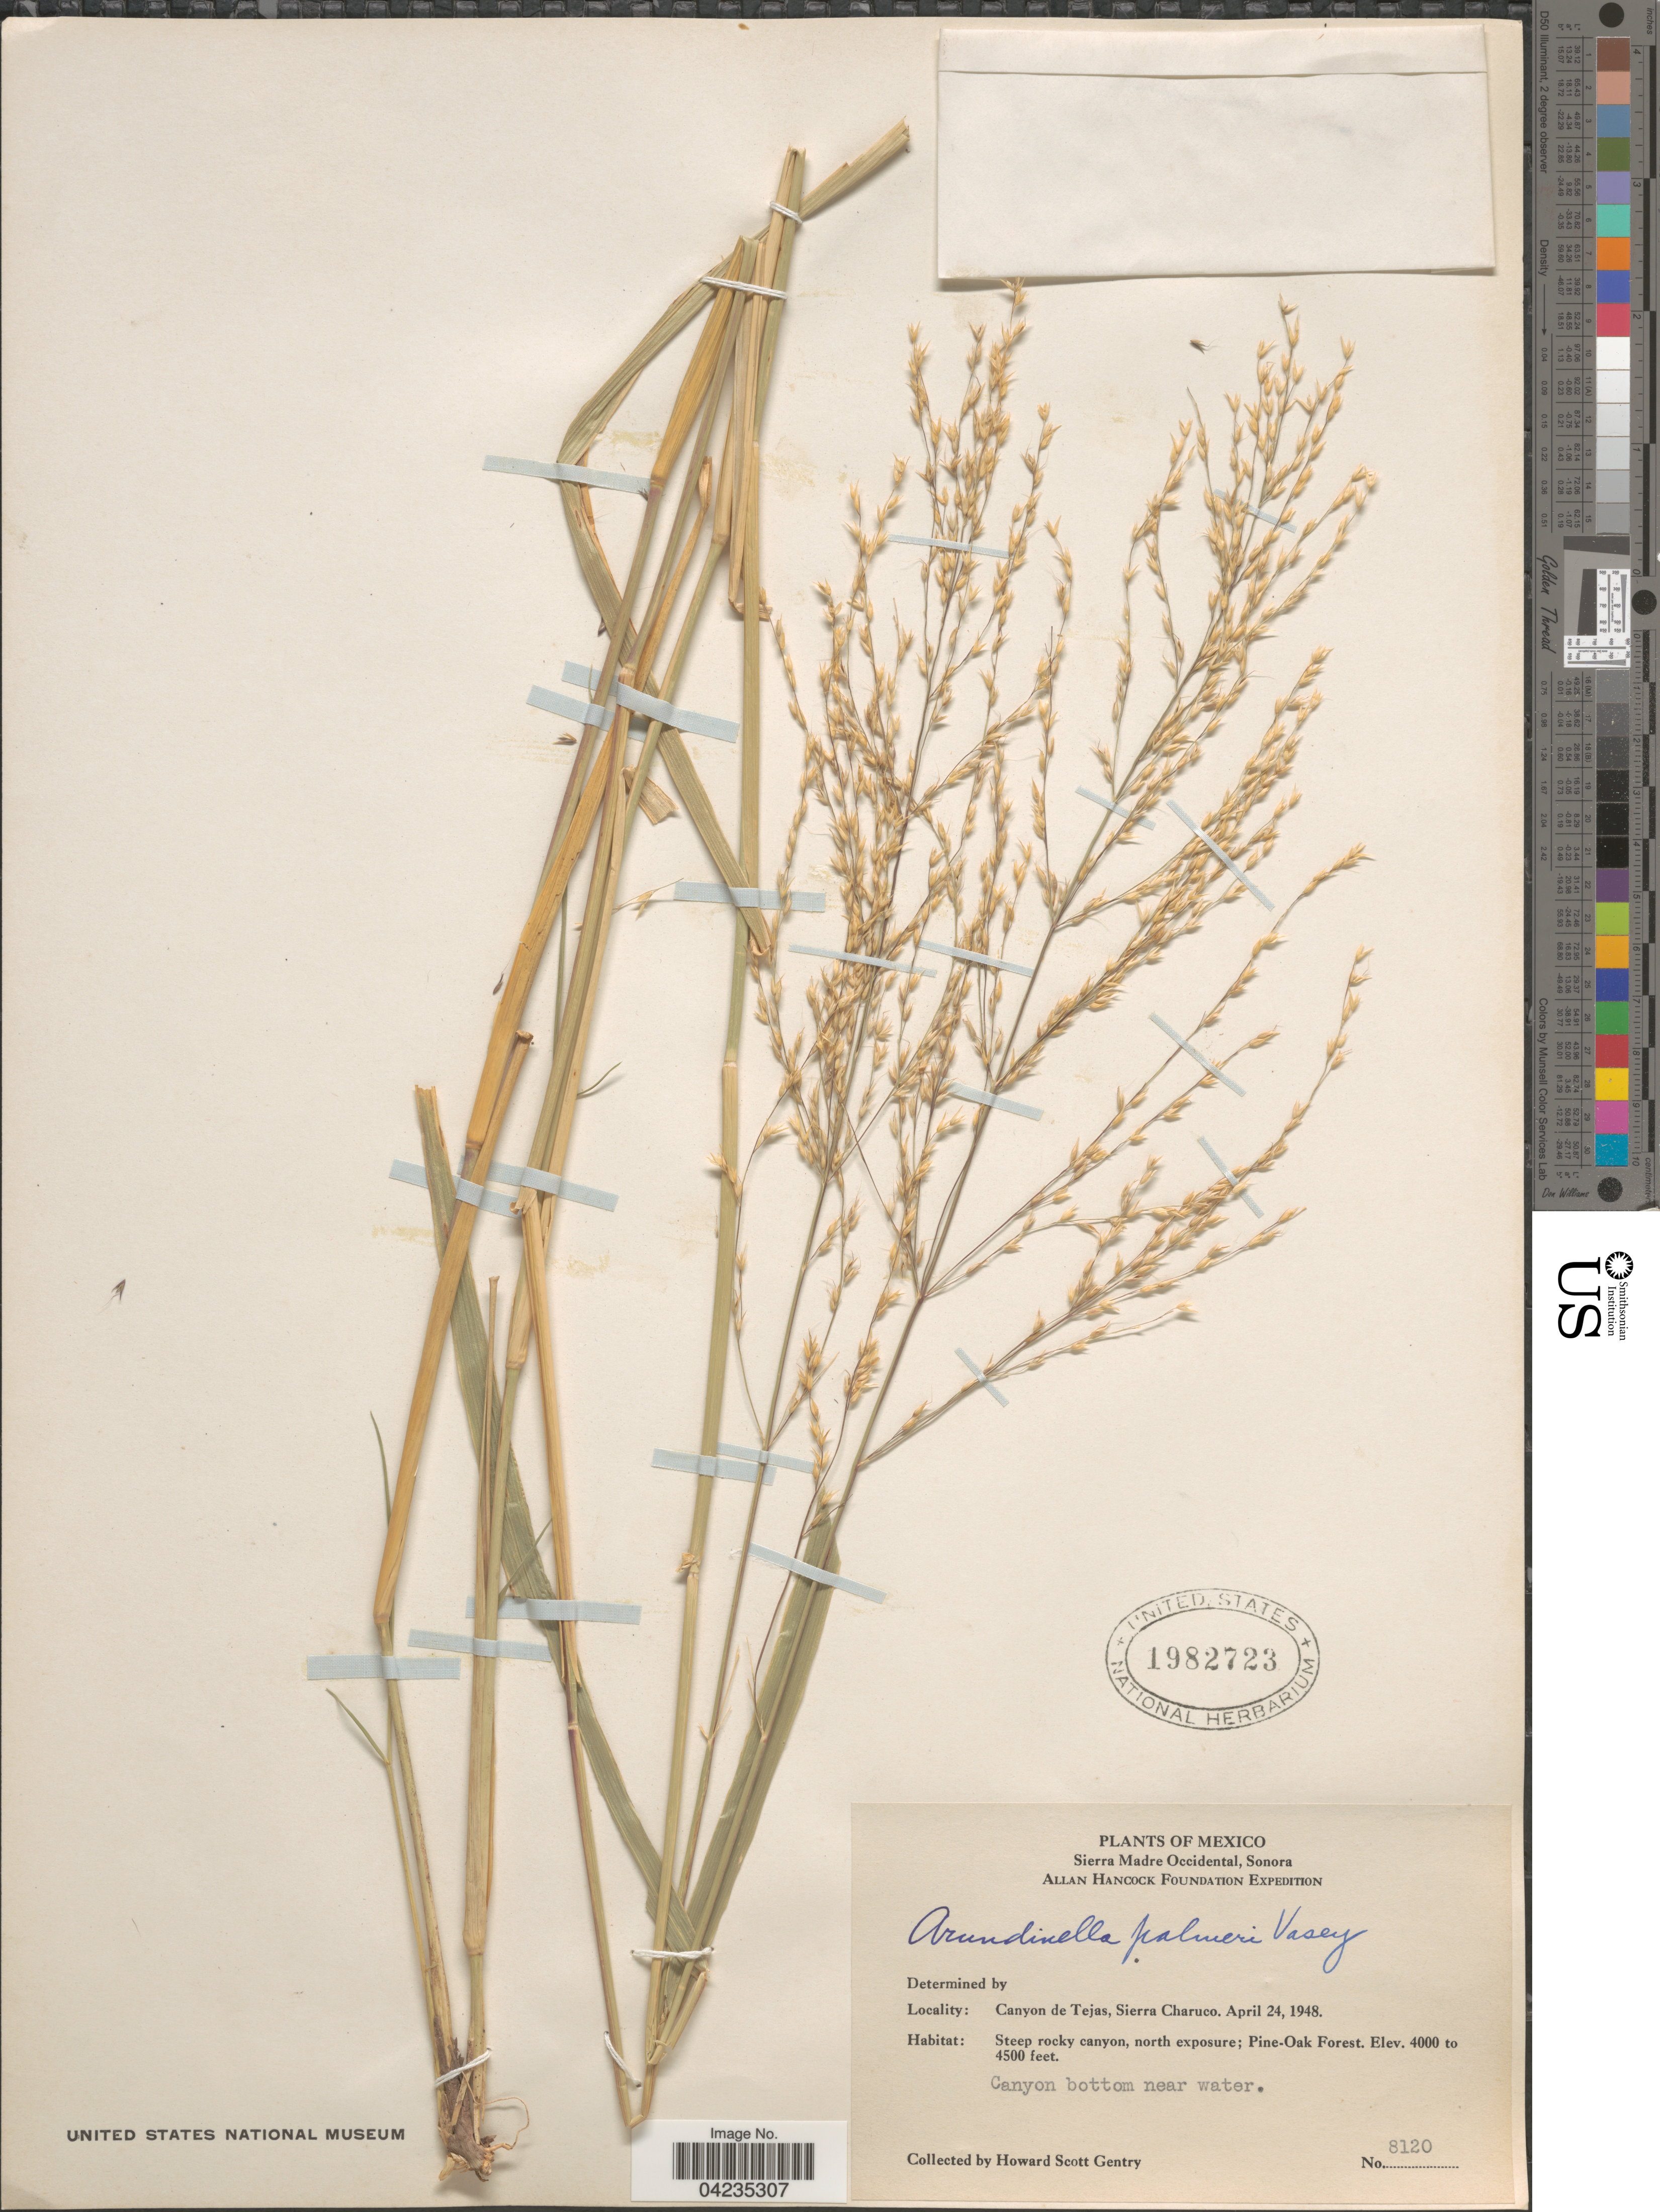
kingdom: Plantae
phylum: Tracheophyta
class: Liliopsida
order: Poales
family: Poaceae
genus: Arundinella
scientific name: Arundinella hispida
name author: (Humb. & Bonpl. ex Willd.) Kuntze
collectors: H. S. Gentry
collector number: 8120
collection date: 1948-04-24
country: Mexico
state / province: Sonora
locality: Sierra Madre Occidental. Allan Hancock Foundation Expedition. Canyon de Tejas, Sierra Charuco. Steep rocky canyon, north exposure.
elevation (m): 1219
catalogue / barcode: US 1982723